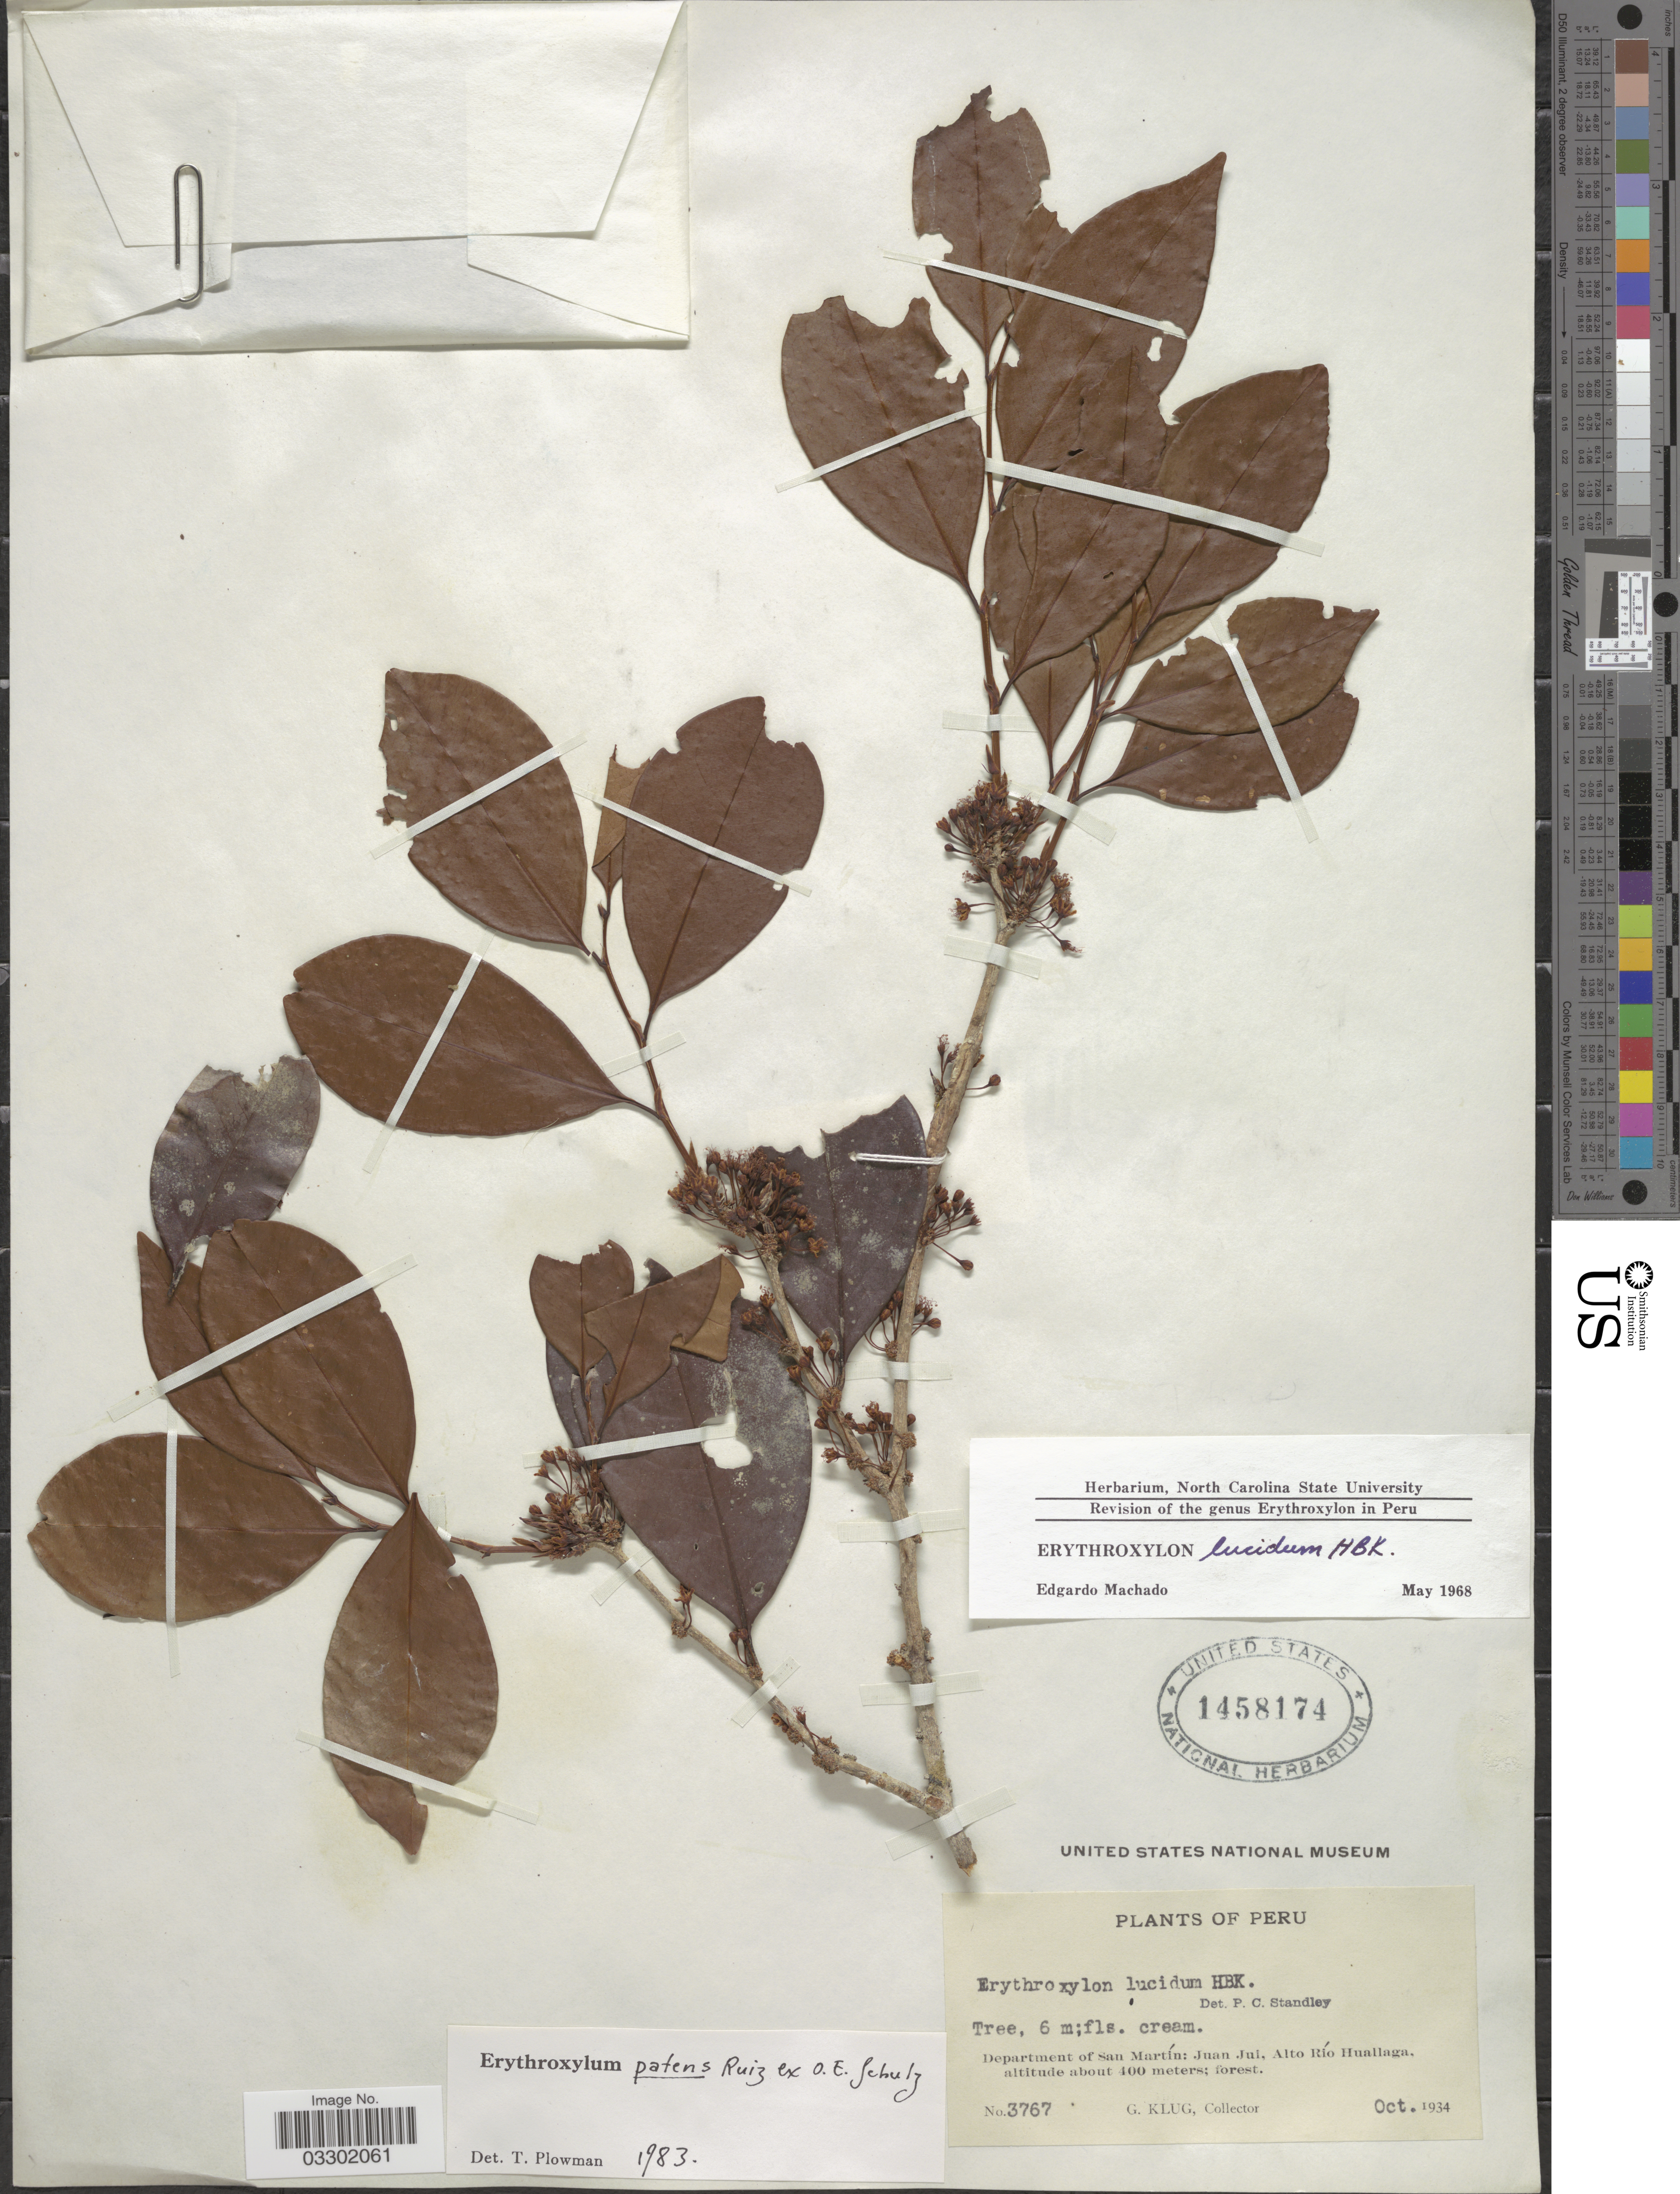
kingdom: Plantae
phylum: Tracheophyta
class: Magnoliopsida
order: Malpighiales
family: Erythroxylaceae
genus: Erythroxylum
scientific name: Erythroxylum patens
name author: Ruiz ex O.E. Schulz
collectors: G. Klug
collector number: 3767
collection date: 1934-10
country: Peru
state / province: San Martín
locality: Department of San Martín: Juan Jui. Alto Río Huallaga.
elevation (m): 400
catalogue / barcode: US 1458174